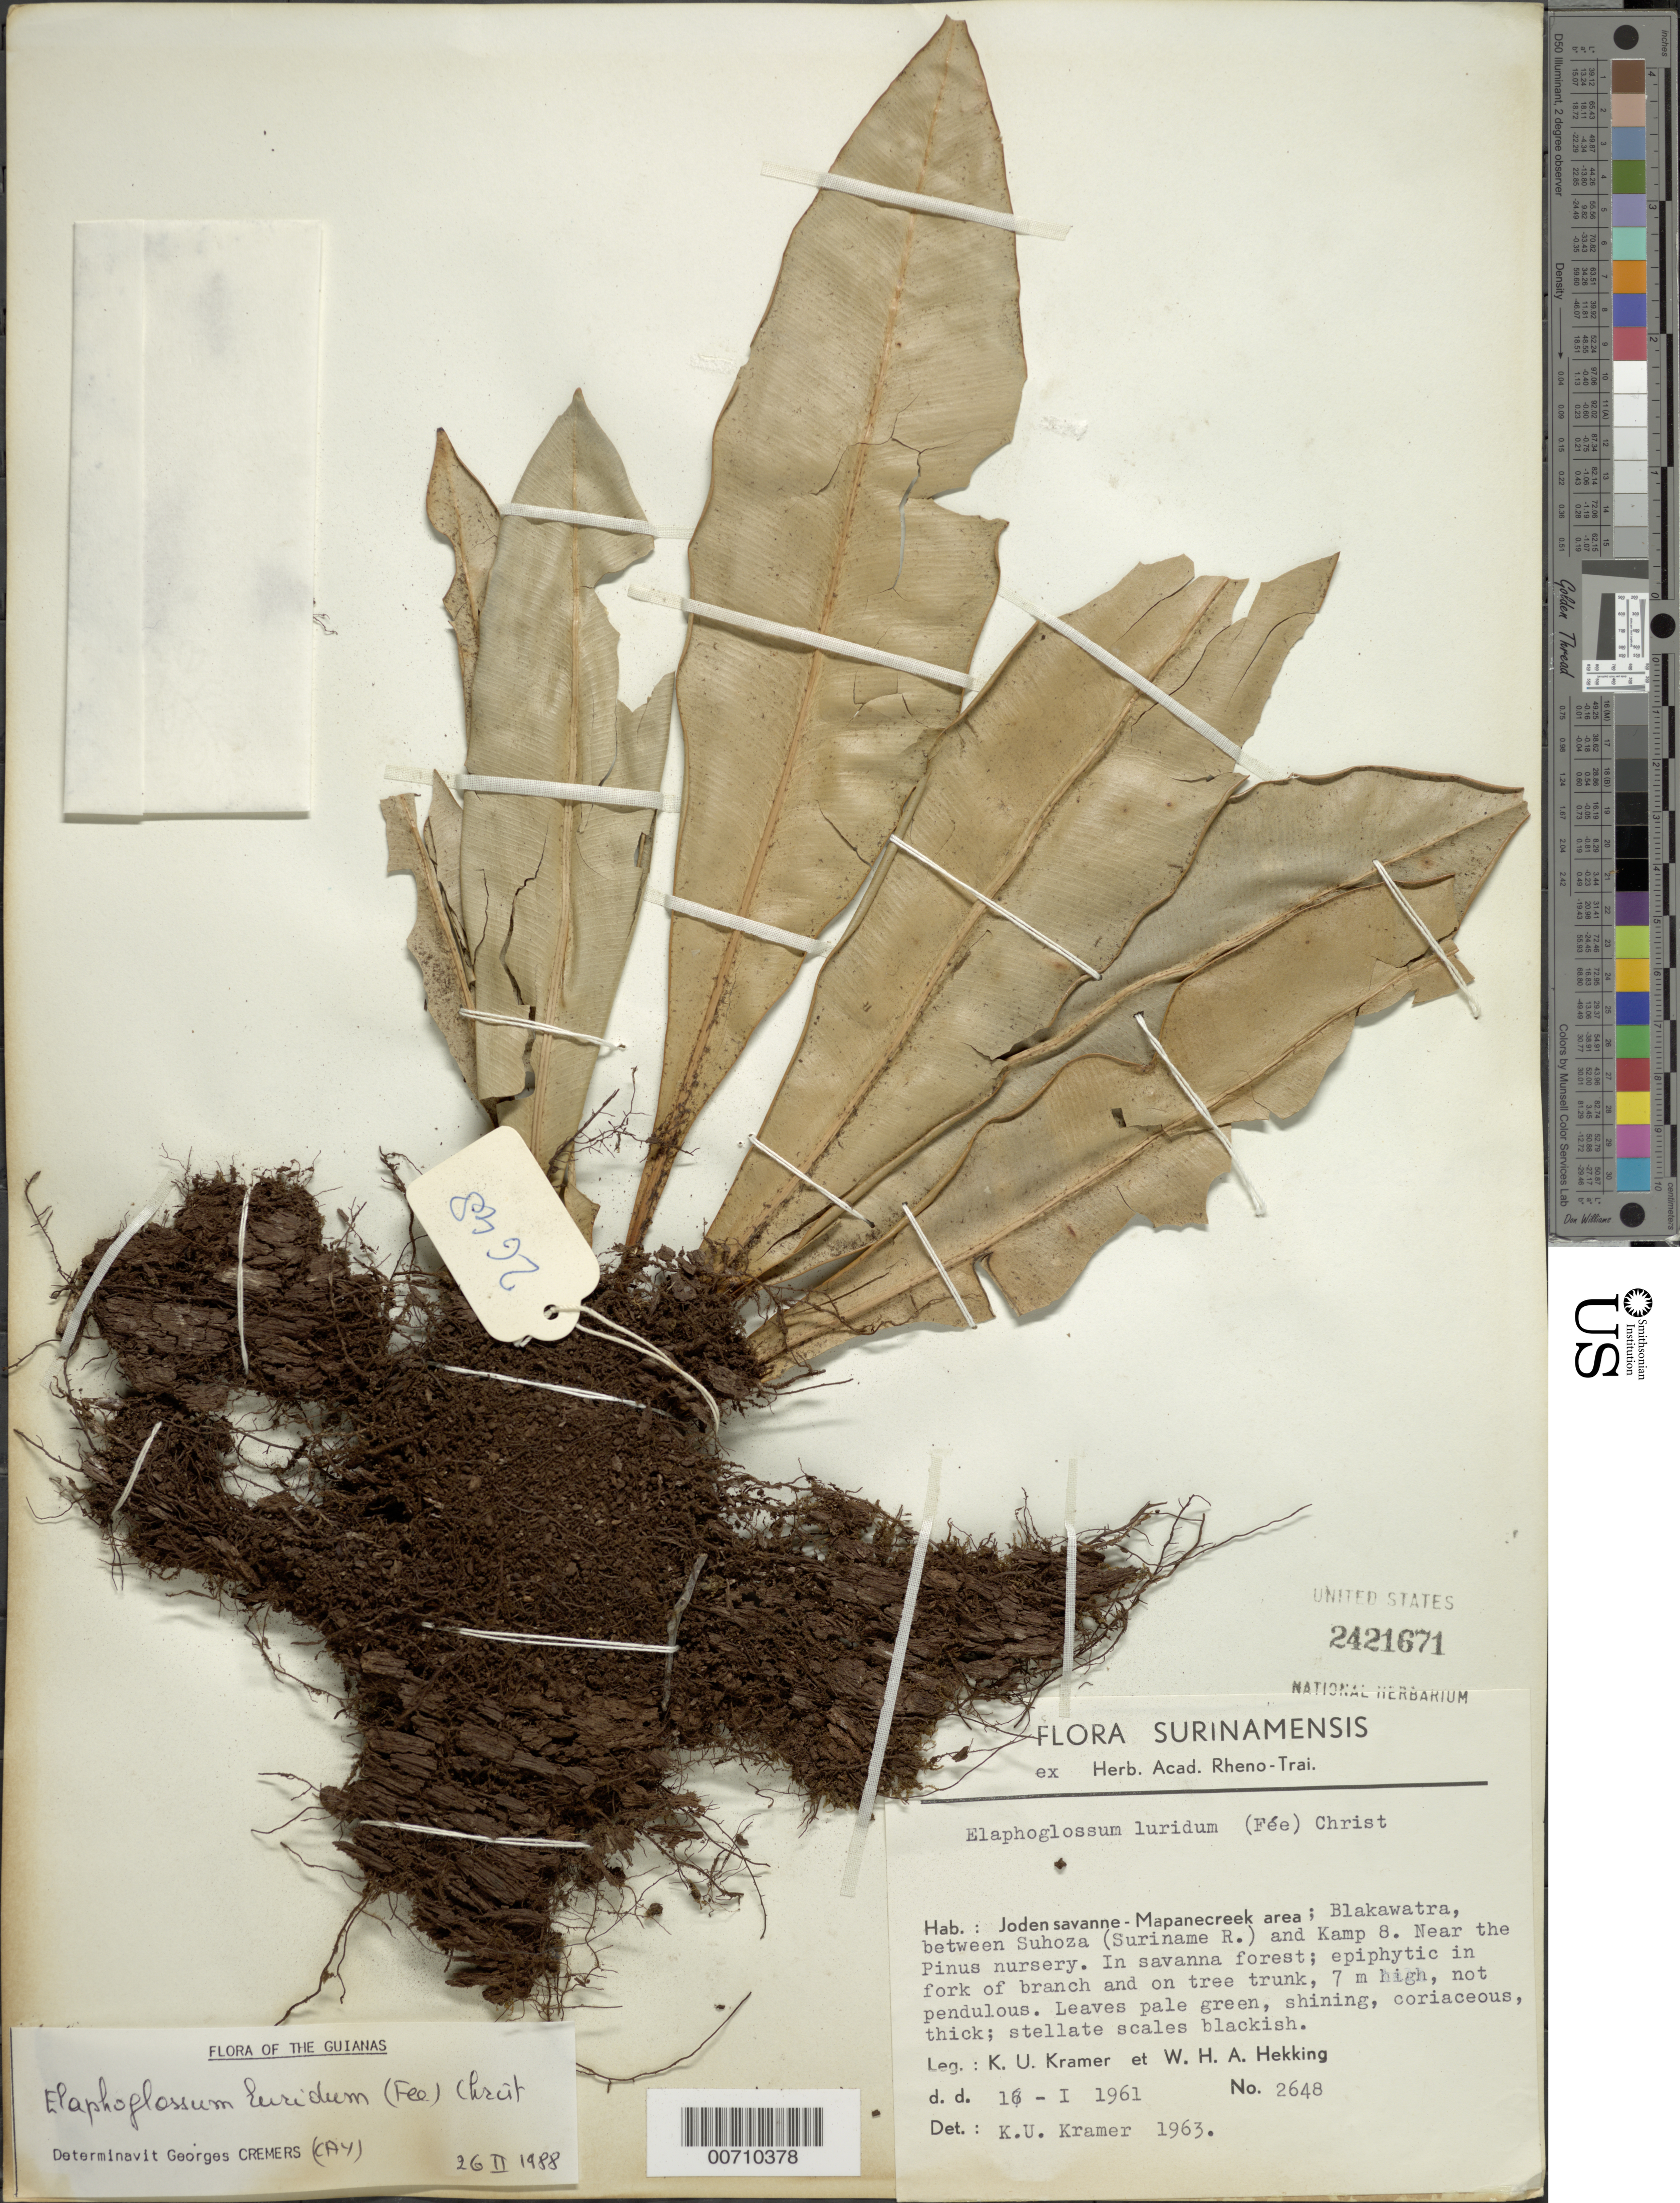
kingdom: Plantae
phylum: Tracheophyta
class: Polypodiopsida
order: Polypodiales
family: Dryopteridaceae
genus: Elaphoglossum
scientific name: Elaphoglossum luridum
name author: (Fée) Christ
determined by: Cremers, Georges A.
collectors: K. U. Kramer & W. H. A. Hekking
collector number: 2648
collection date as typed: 16-Jan-61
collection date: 1961-01-16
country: Suriname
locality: Jodensavanne-Mapane kreek area; Blakawatra, between Suhoza (Suriname R.) and Camp 8. Near the Pinus nursery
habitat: Savanna forest; epiphytic in fork of branch and on tree trunk, 7 m high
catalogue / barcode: US 2421671